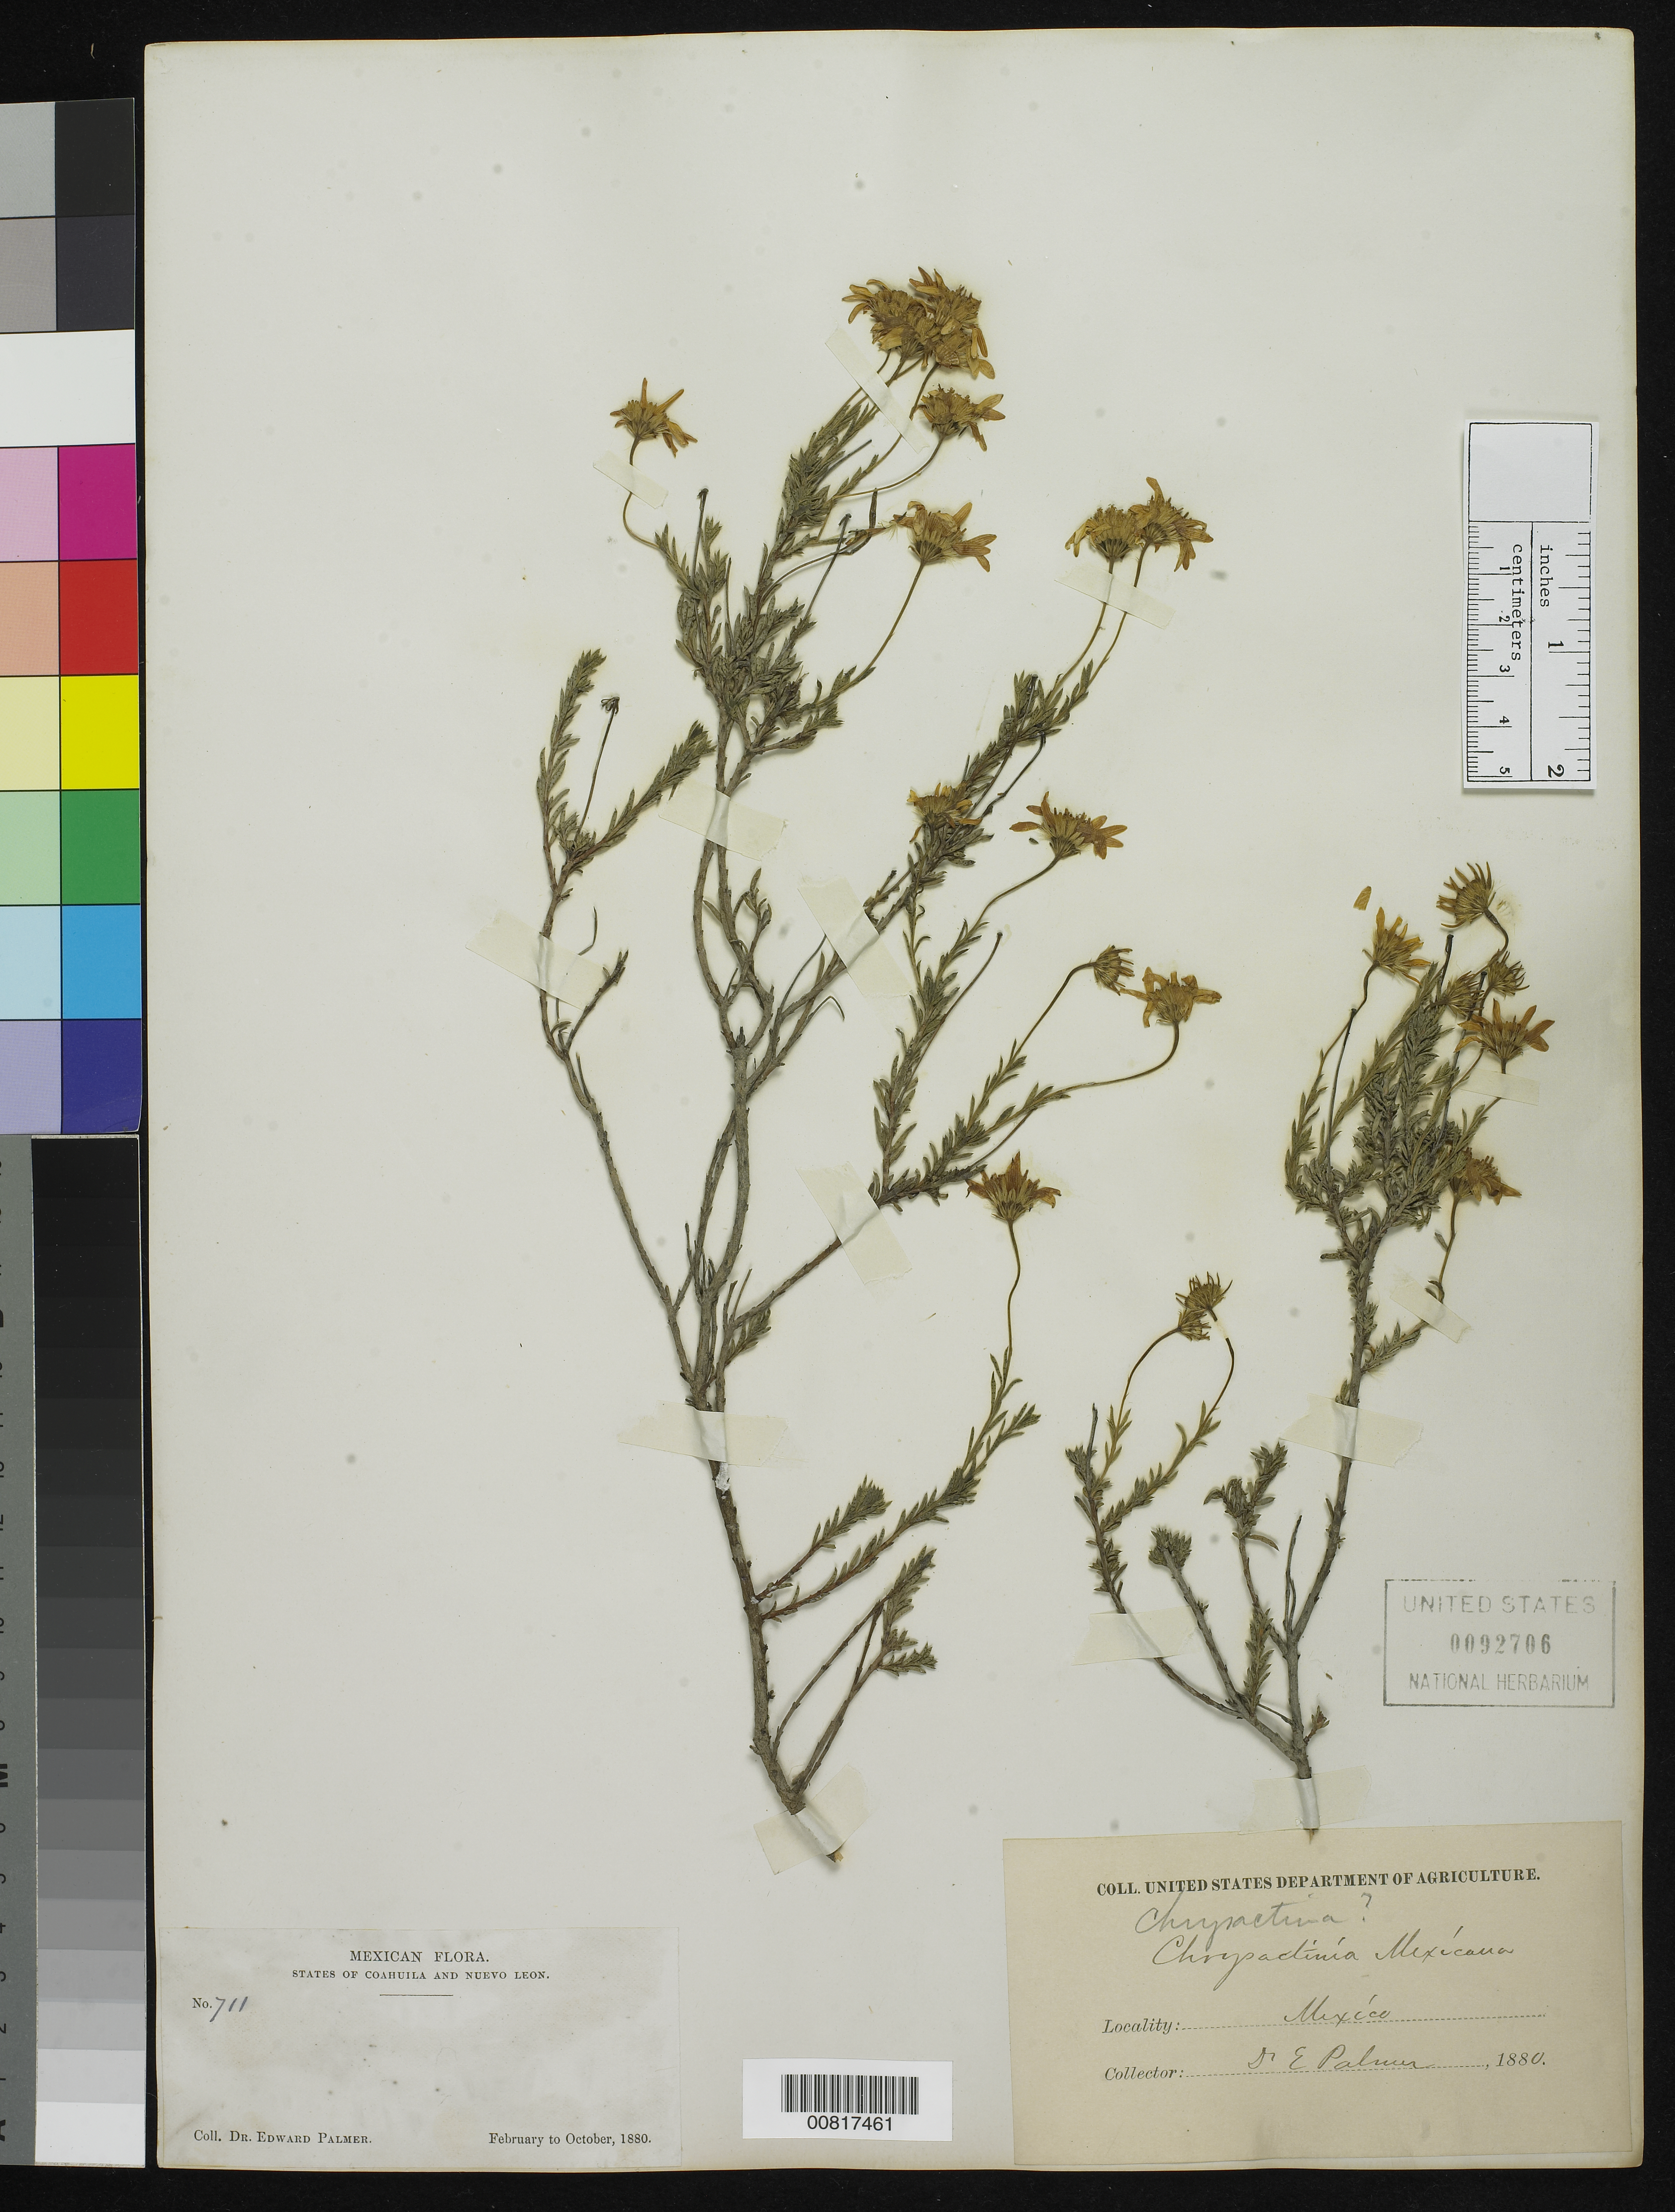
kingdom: Plantae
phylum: Tracheophyta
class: Magnoliopsida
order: Asterales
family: Asteraceae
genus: Chrysactinia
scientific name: Chrysactinia mexicana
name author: A. Gray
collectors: E. Palmer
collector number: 711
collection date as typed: Feb 1880 to -- Oct 1880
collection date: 1880-02/1880-10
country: Mexico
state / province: Coahuila / Nuevo León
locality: States of Coahuila and Nuevo León.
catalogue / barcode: US 92706